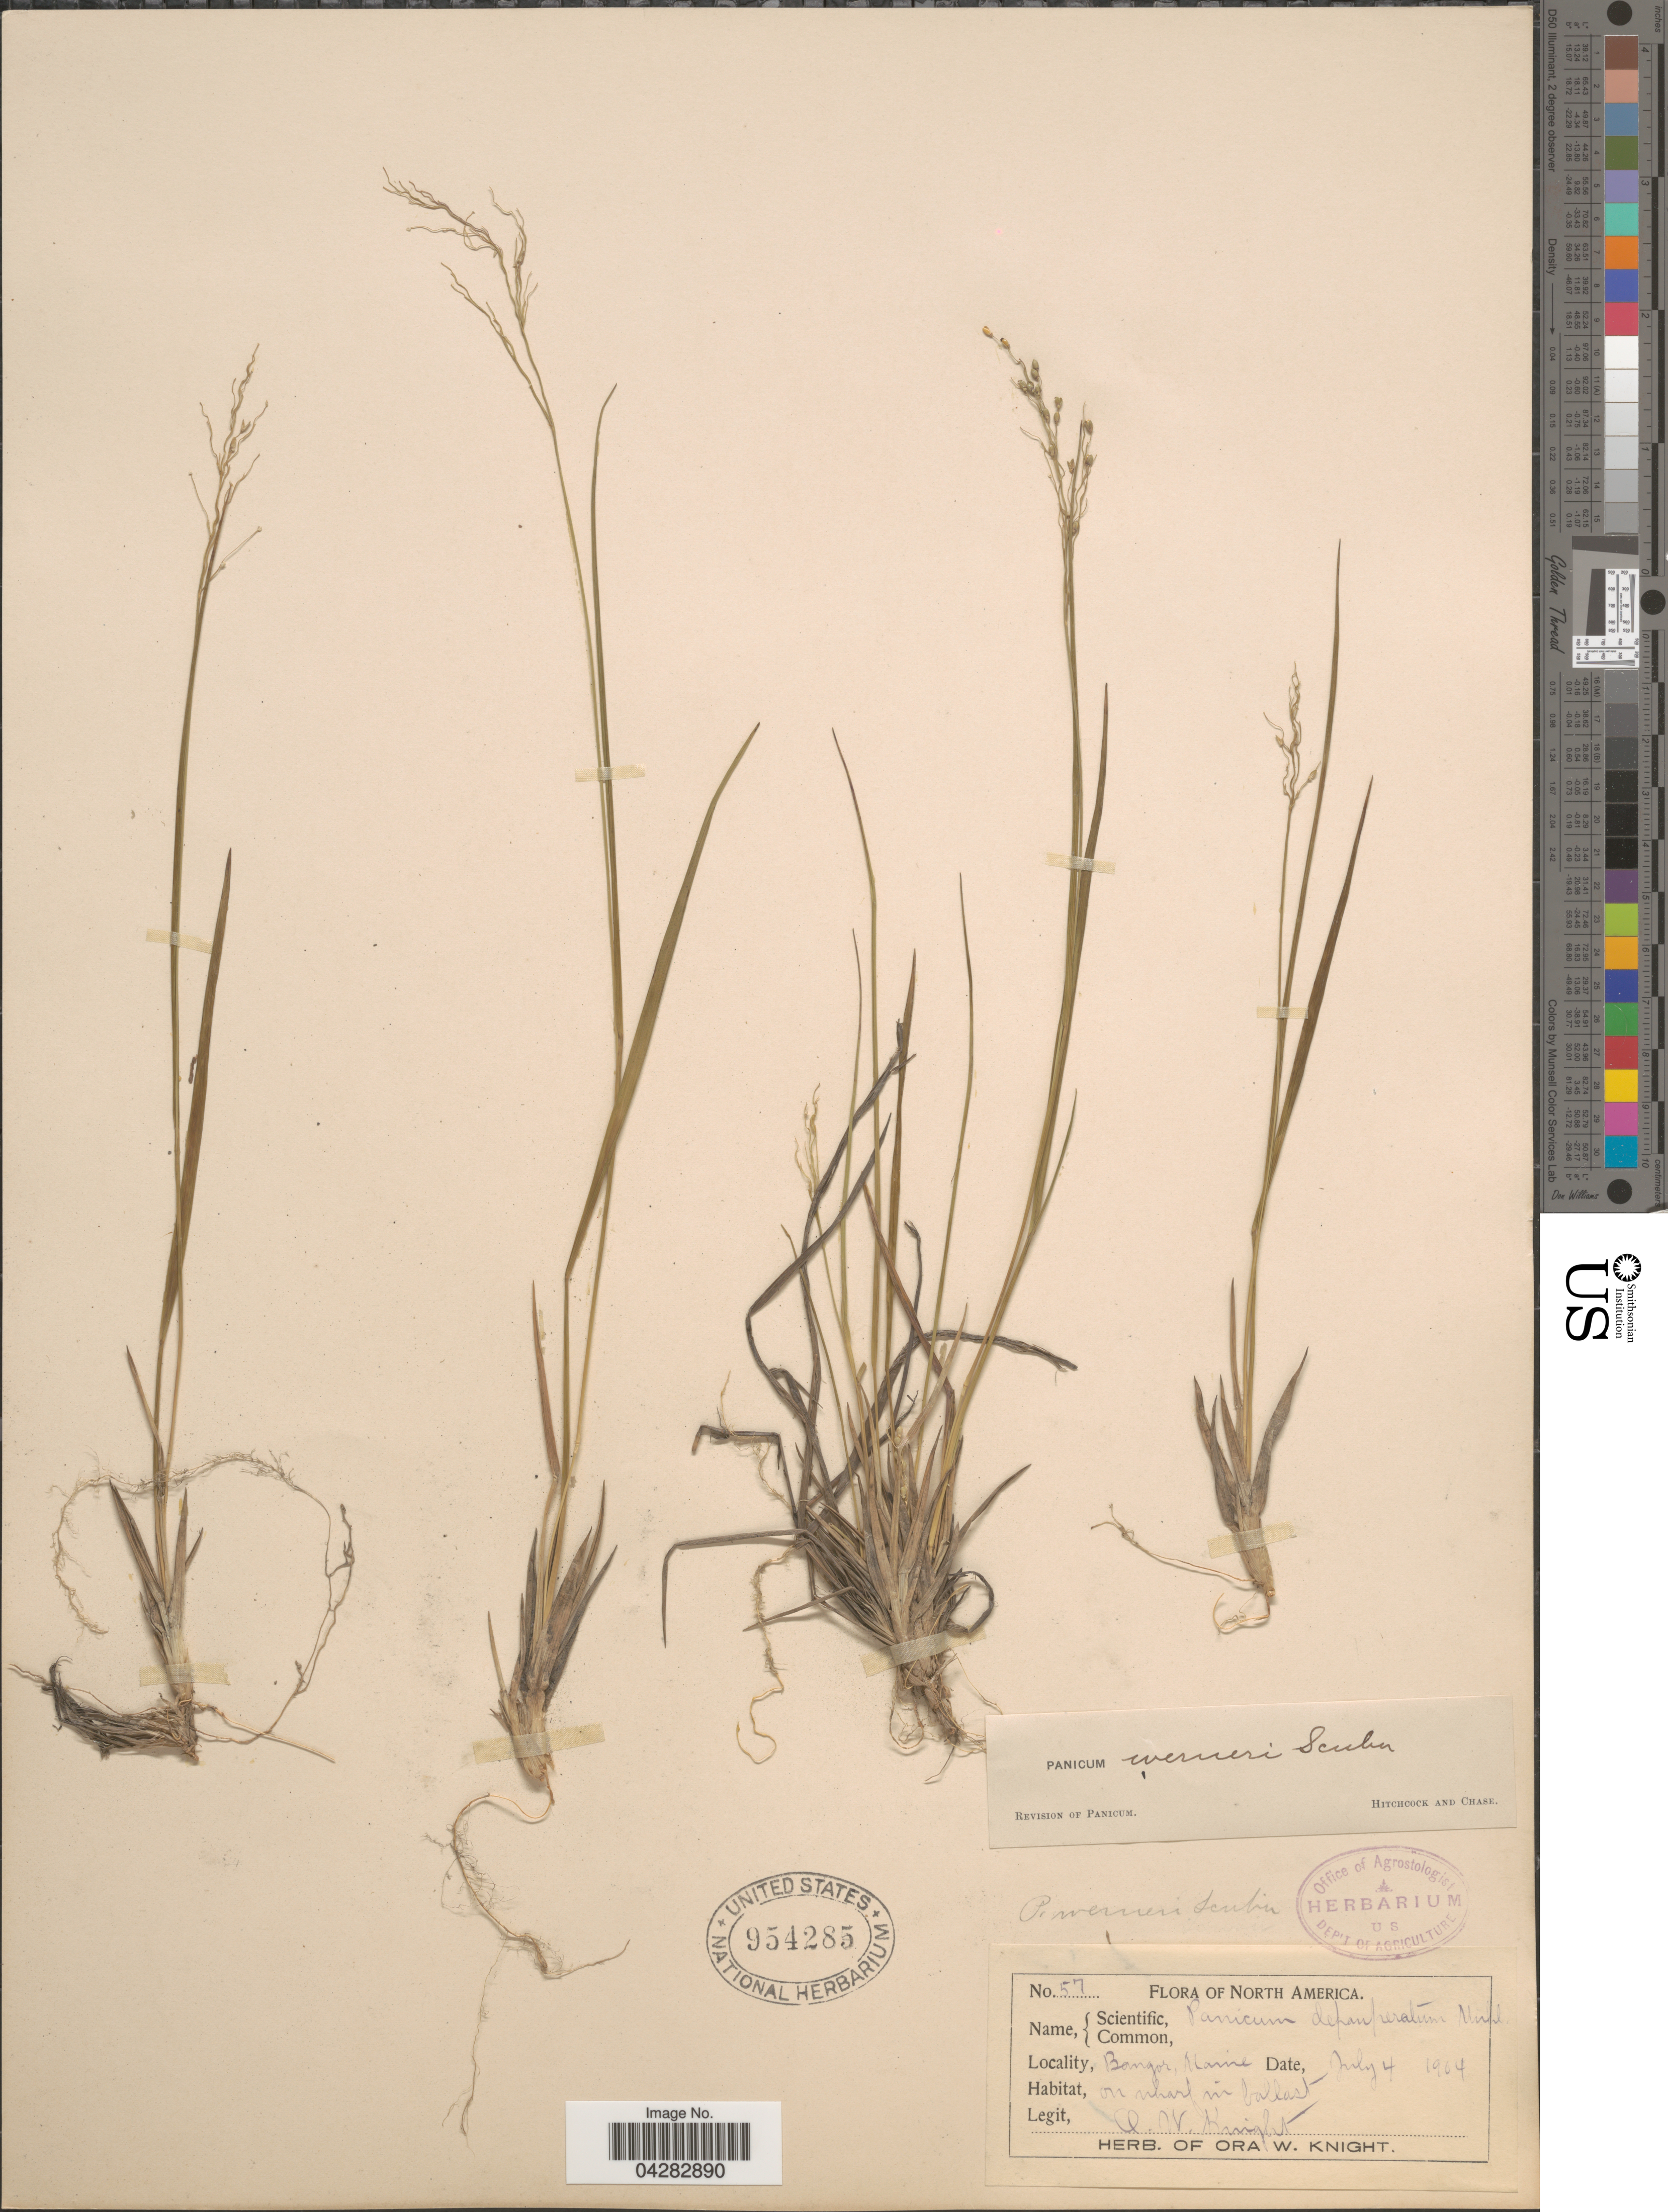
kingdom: Plantae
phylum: Tracheophyta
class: Liliopsida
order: Poales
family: Poaceae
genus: Dichanthelium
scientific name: Dichanthelium linearifolium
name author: (Scribn.) Gould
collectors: O. Knight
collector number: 57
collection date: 1904-07-04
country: United States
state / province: Maine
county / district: Penobscot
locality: Bangor.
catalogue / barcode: US 954285